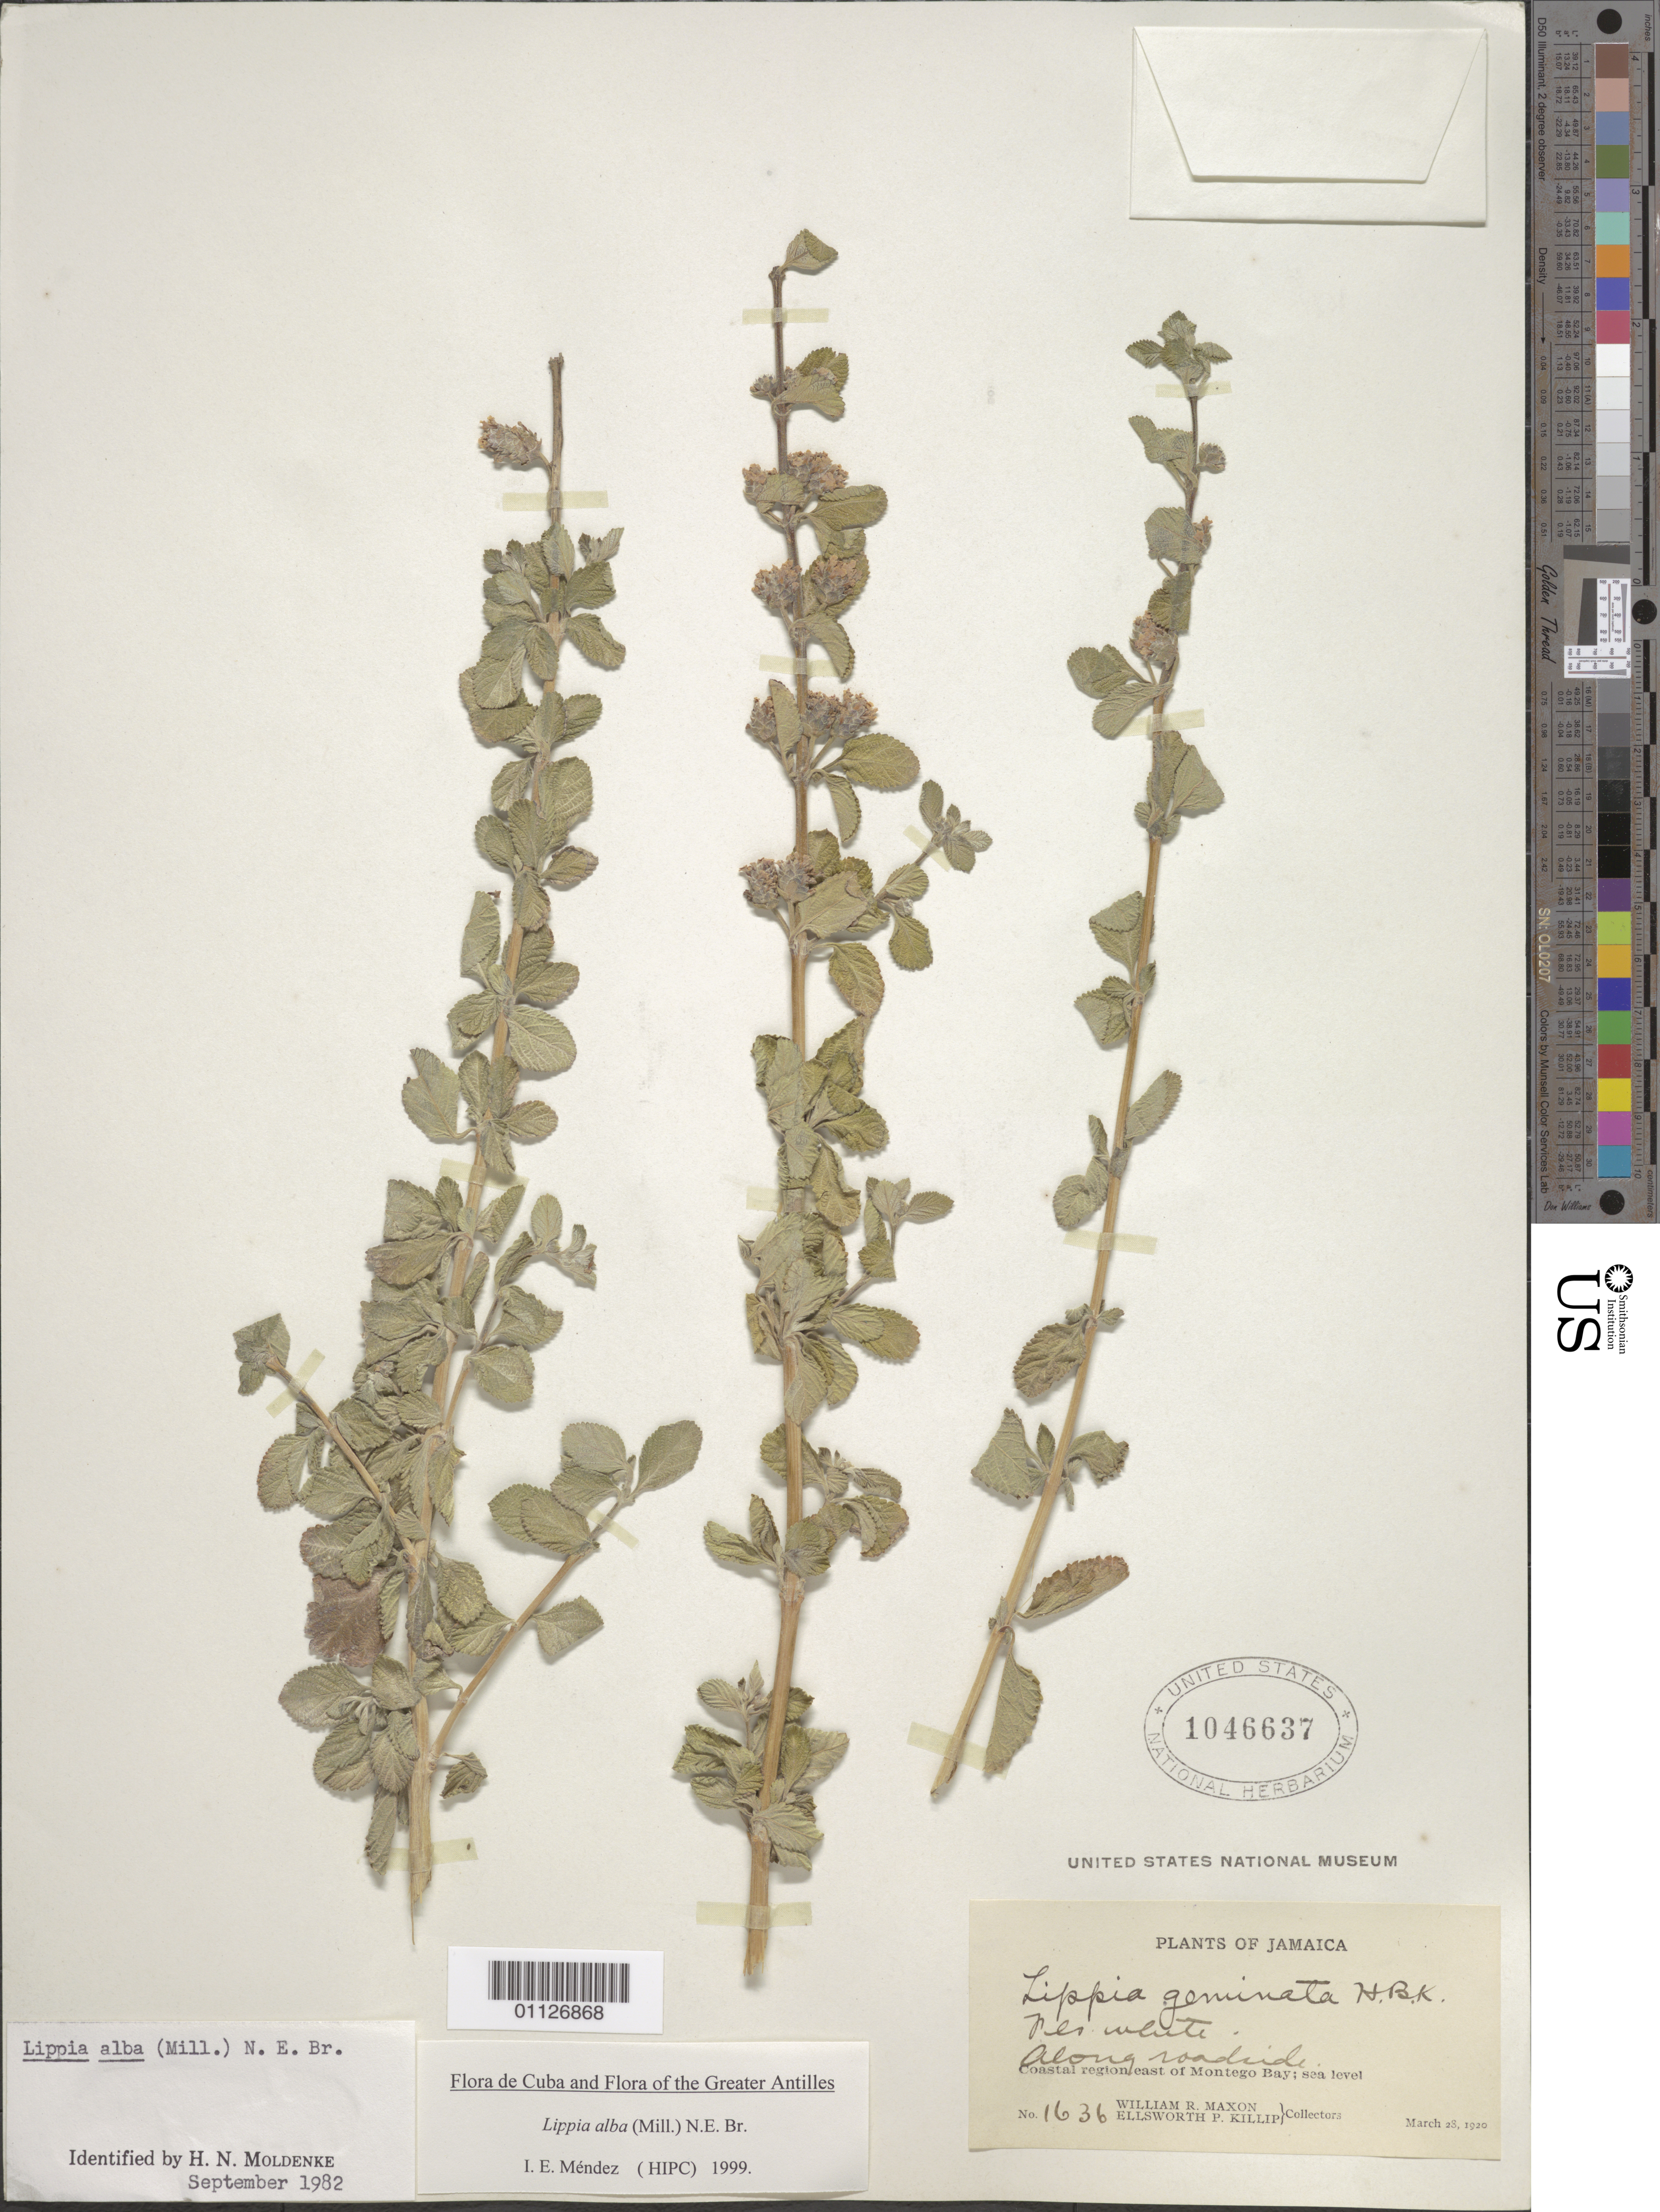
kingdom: Plantae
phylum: Tracheophyta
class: Magnoliopsida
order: Lamiales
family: Verbenaceae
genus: Lippia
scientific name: Lippia alba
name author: (Mill.) N.E. Br. ex Britton & P. Wilson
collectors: W. R. Maxon & E. P. Killip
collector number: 1636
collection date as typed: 28 Mar 1920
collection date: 1920-03-28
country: Jamaica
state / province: Saint James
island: Jamaica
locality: Coastal region E of Montego Bay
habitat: along roadside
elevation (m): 0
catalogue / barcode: US 1046637